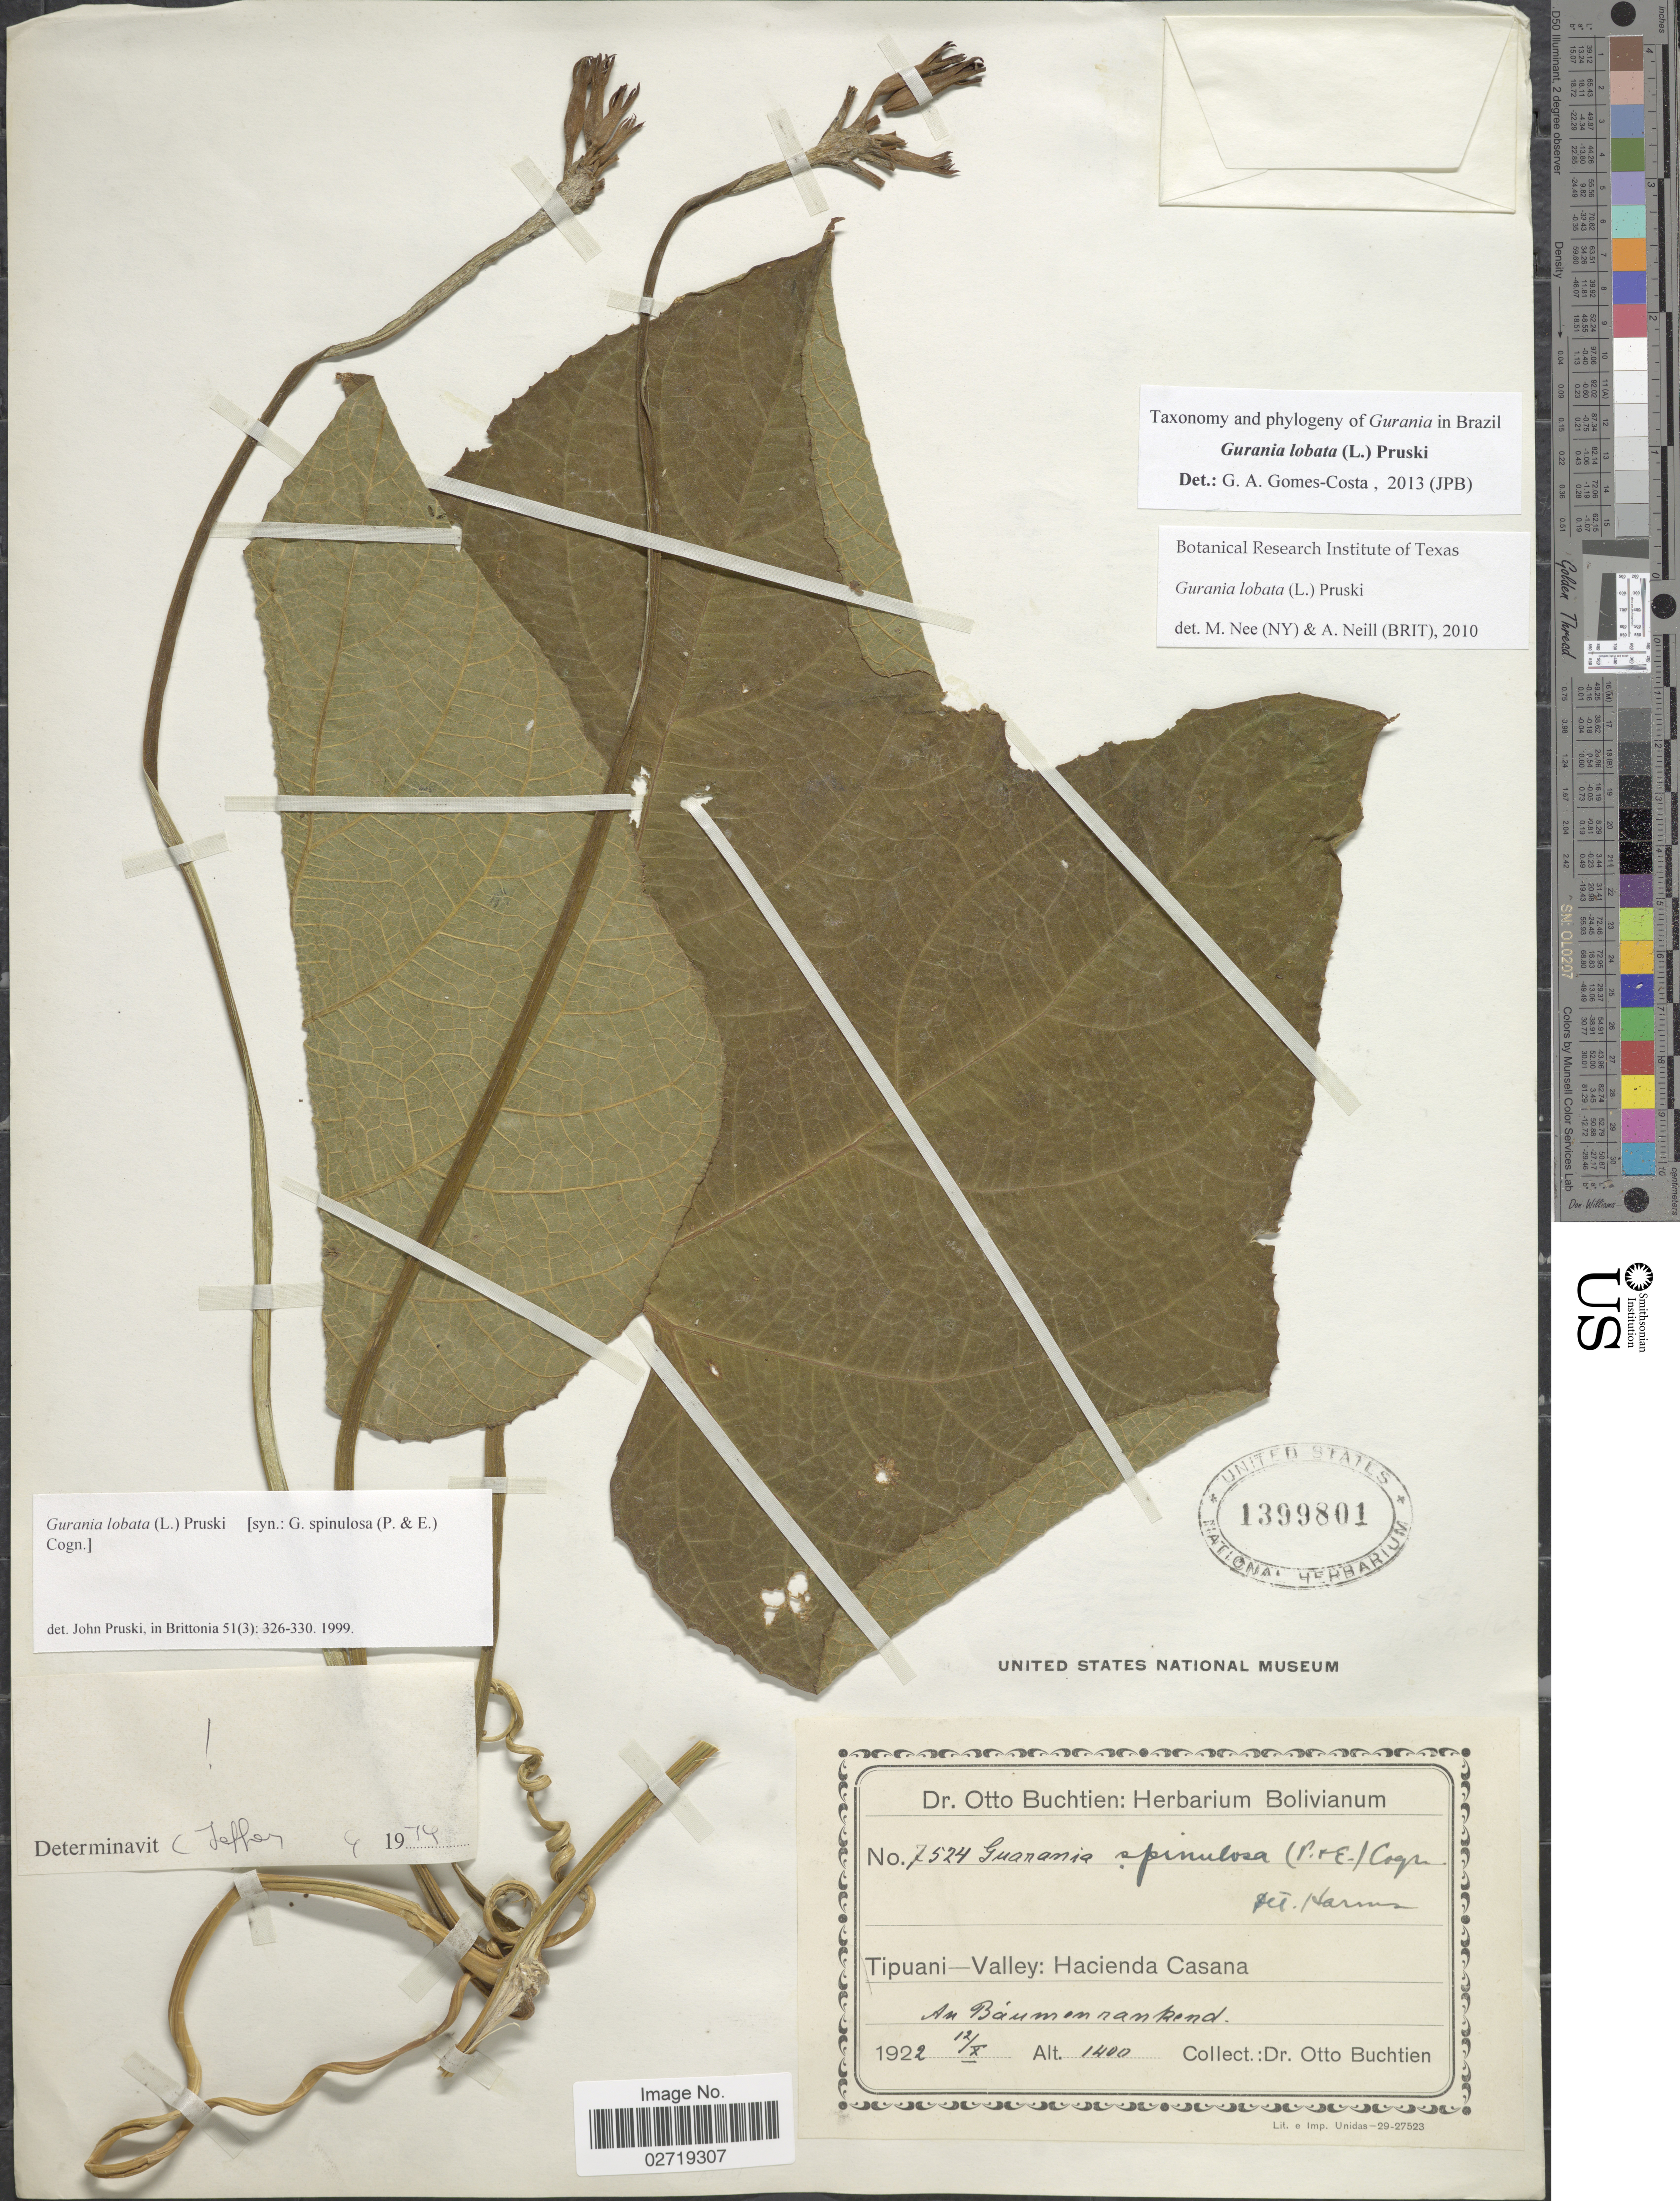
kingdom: Plantae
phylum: Tracheophyta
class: Magnoliopsida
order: Cucurbitales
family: Cucurbitaceae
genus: Gurania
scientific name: Gurania lobata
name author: (L.) Pruski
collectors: O. Buchtien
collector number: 7524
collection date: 1922-10-12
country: Bolivia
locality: Tipuani-Valley: Hacienda Casana.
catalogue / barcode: US 1399801